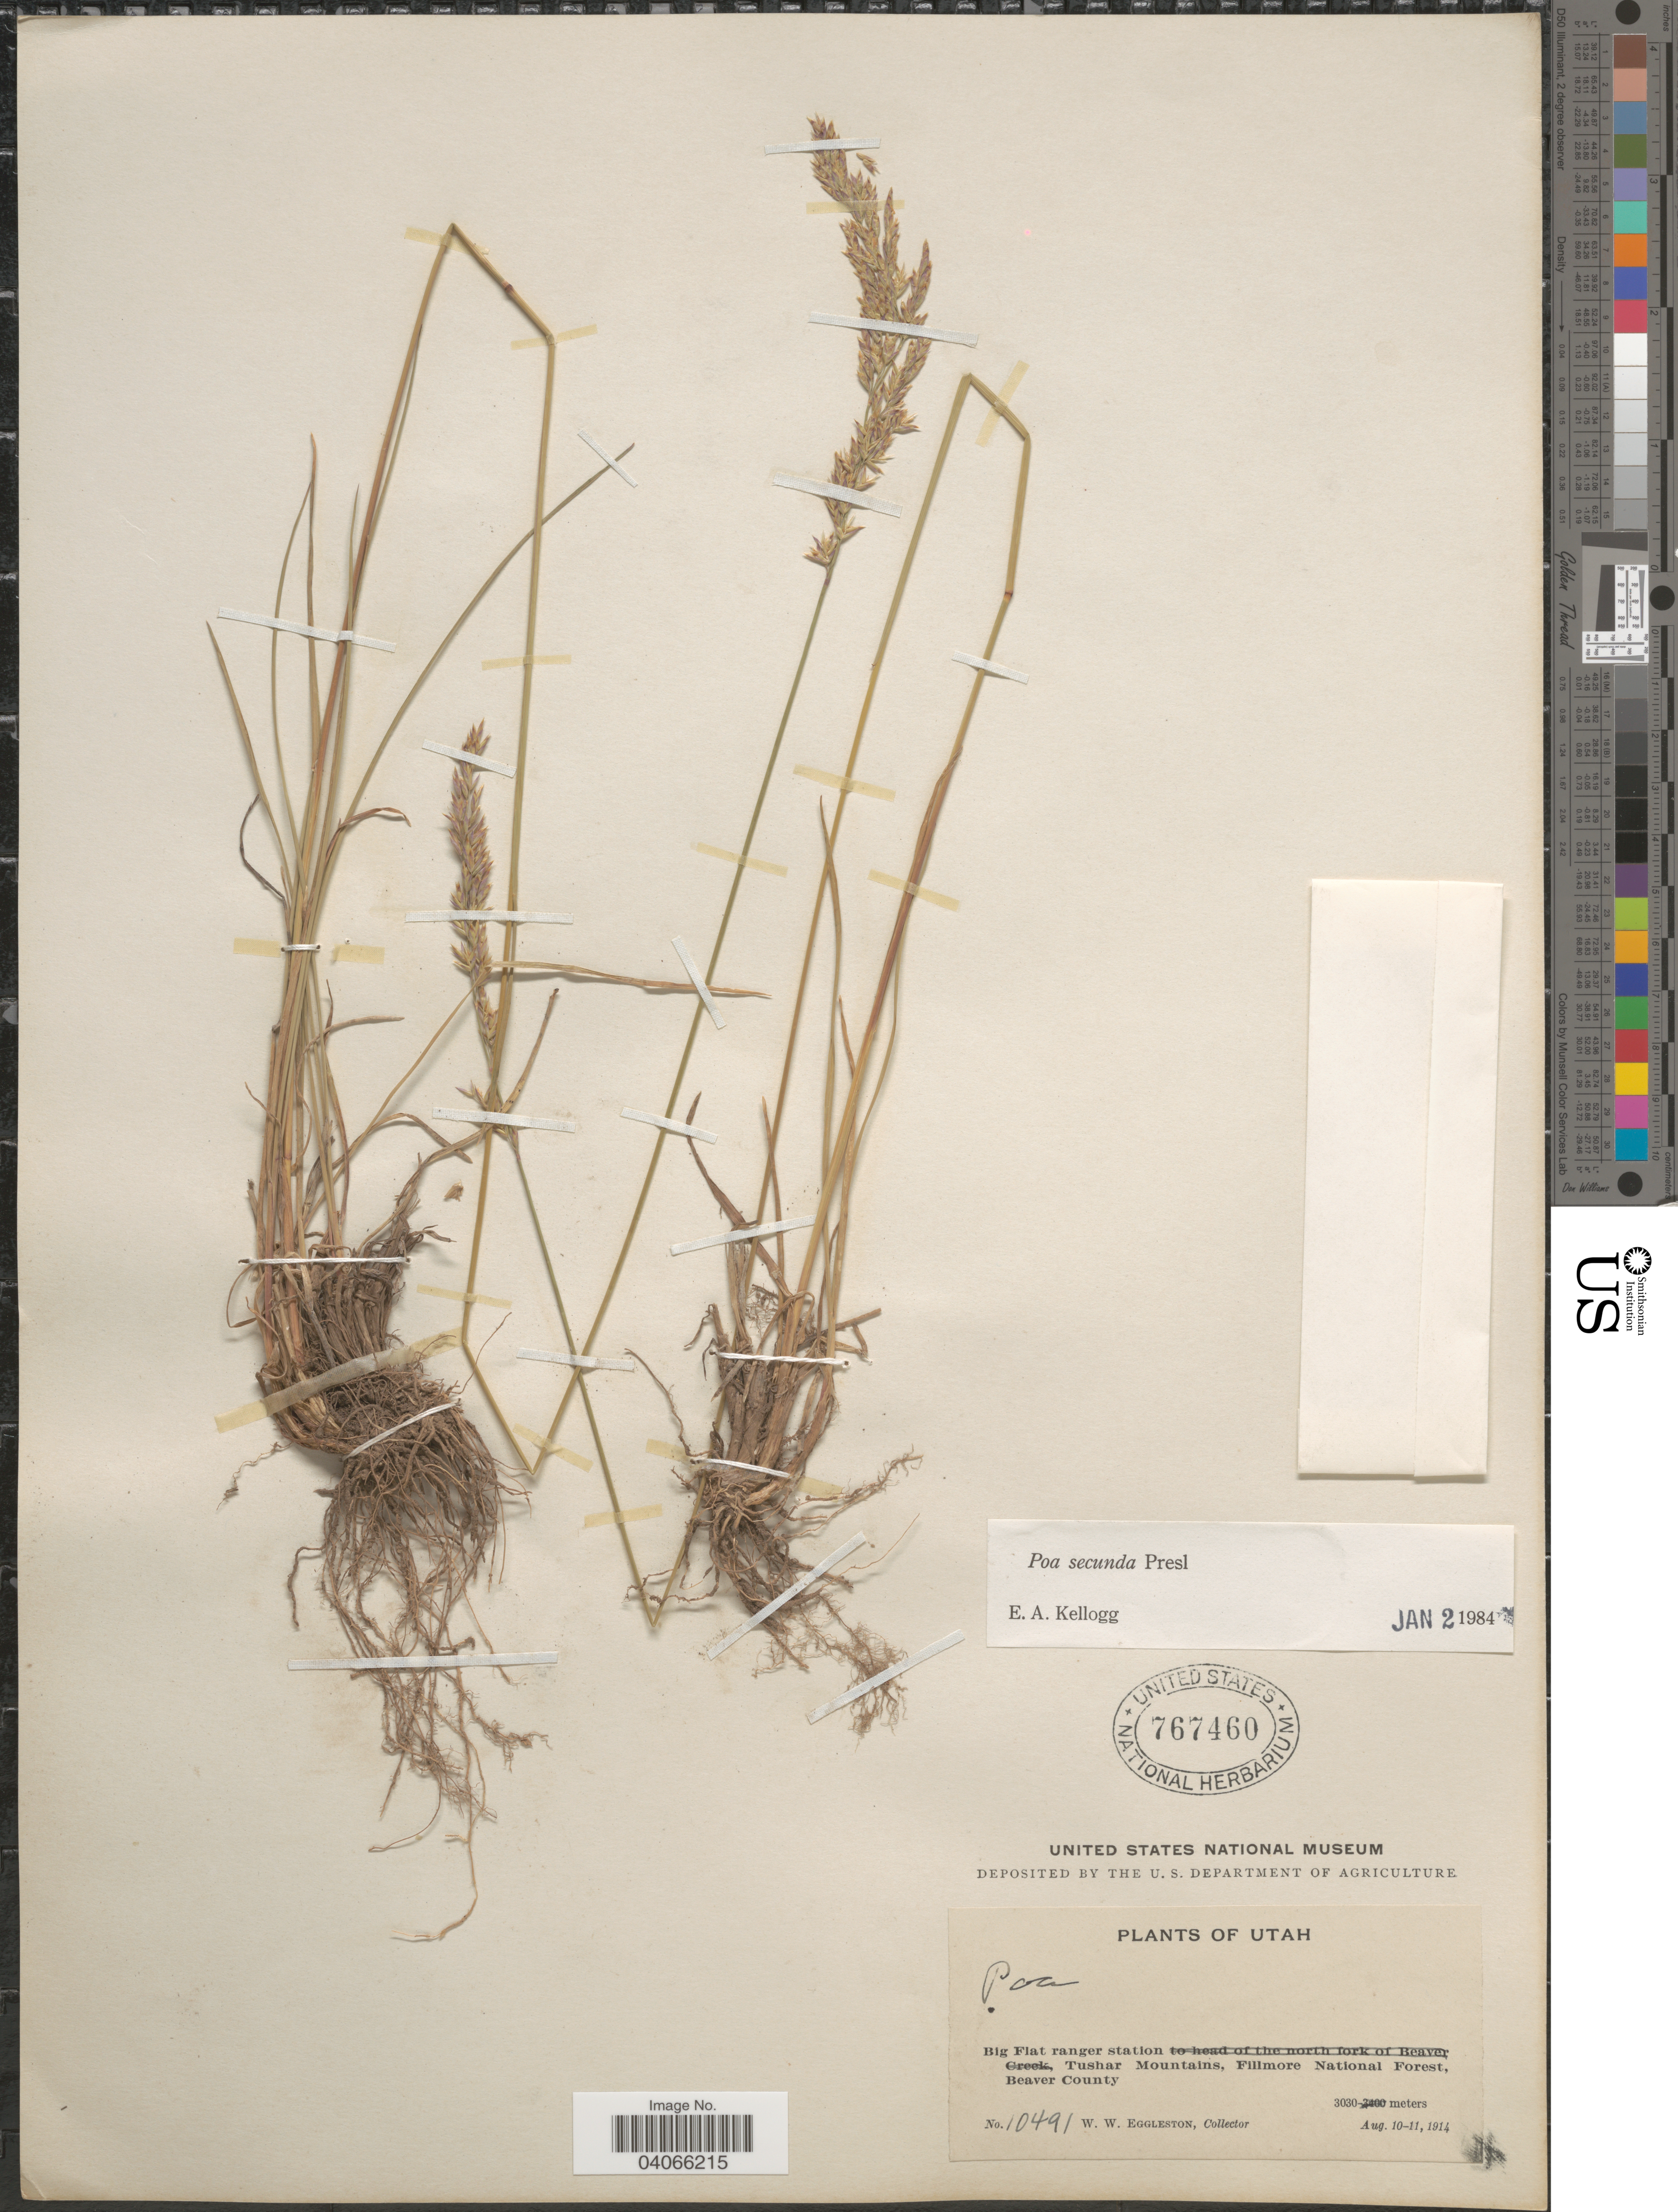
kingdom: Plantae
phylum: Tracheophyta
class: Liliopsida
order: Poales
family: Poaceae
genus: Poa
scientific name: Poa secunda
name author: J. Presl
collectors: W. W. Eggleston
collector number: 10491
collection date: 1914-08-10/1914-08-11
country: United States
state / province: Utah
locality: Big Flat ranger station, Tushar Mountains, Fillmore National Forest, Beaver County.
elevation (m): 3030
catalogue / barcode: US 767460